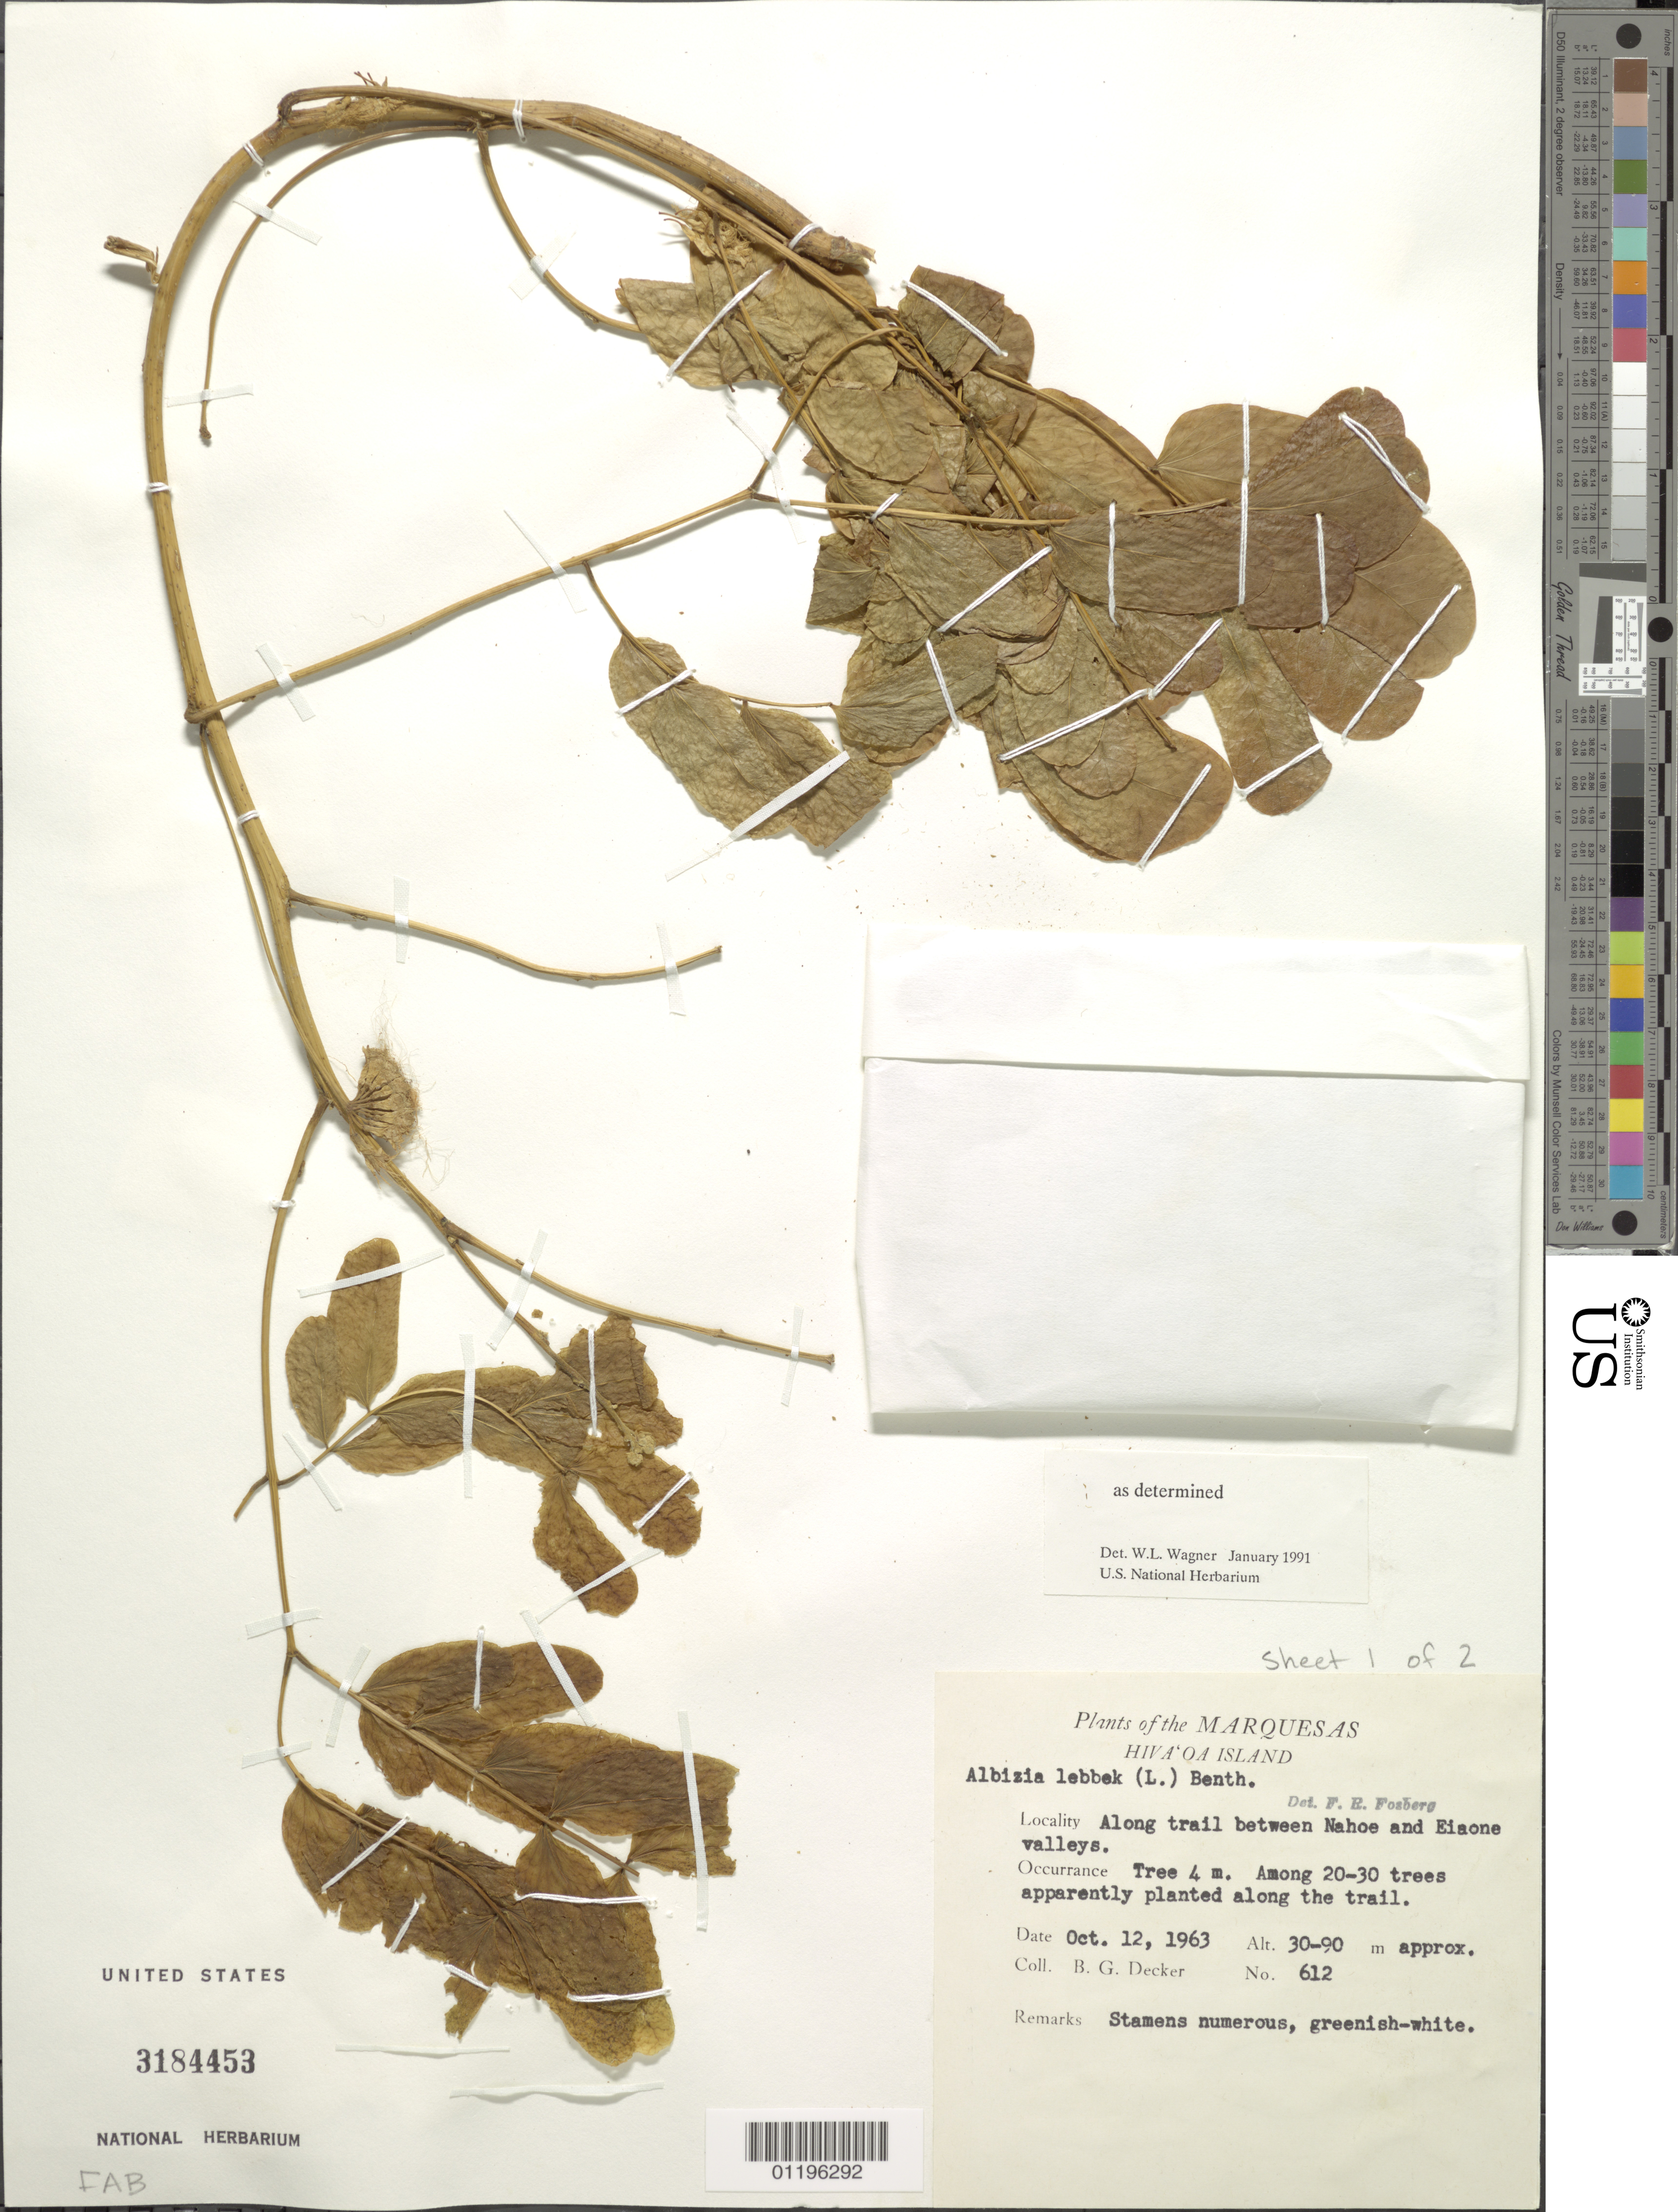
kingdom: Plantae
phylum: Tracheophyta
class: Magnoliopsida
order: Fabales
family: Fabaceae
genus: Albizia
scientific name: Albizia lebbeck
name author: (L.) Benth.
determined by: Wagner, W. L., (BOT), Smithsonian Institution - National Museum of Natural History (UNITED STATES)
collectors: B. G. Decker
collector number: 612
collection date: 1963-10-12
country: French Polynesia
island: Hiva Oa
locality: along trail between Nahoe and Eiaone valleys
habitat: Among 20-30 trees apparently planted along trail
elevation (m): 30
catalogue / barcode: US 3184453